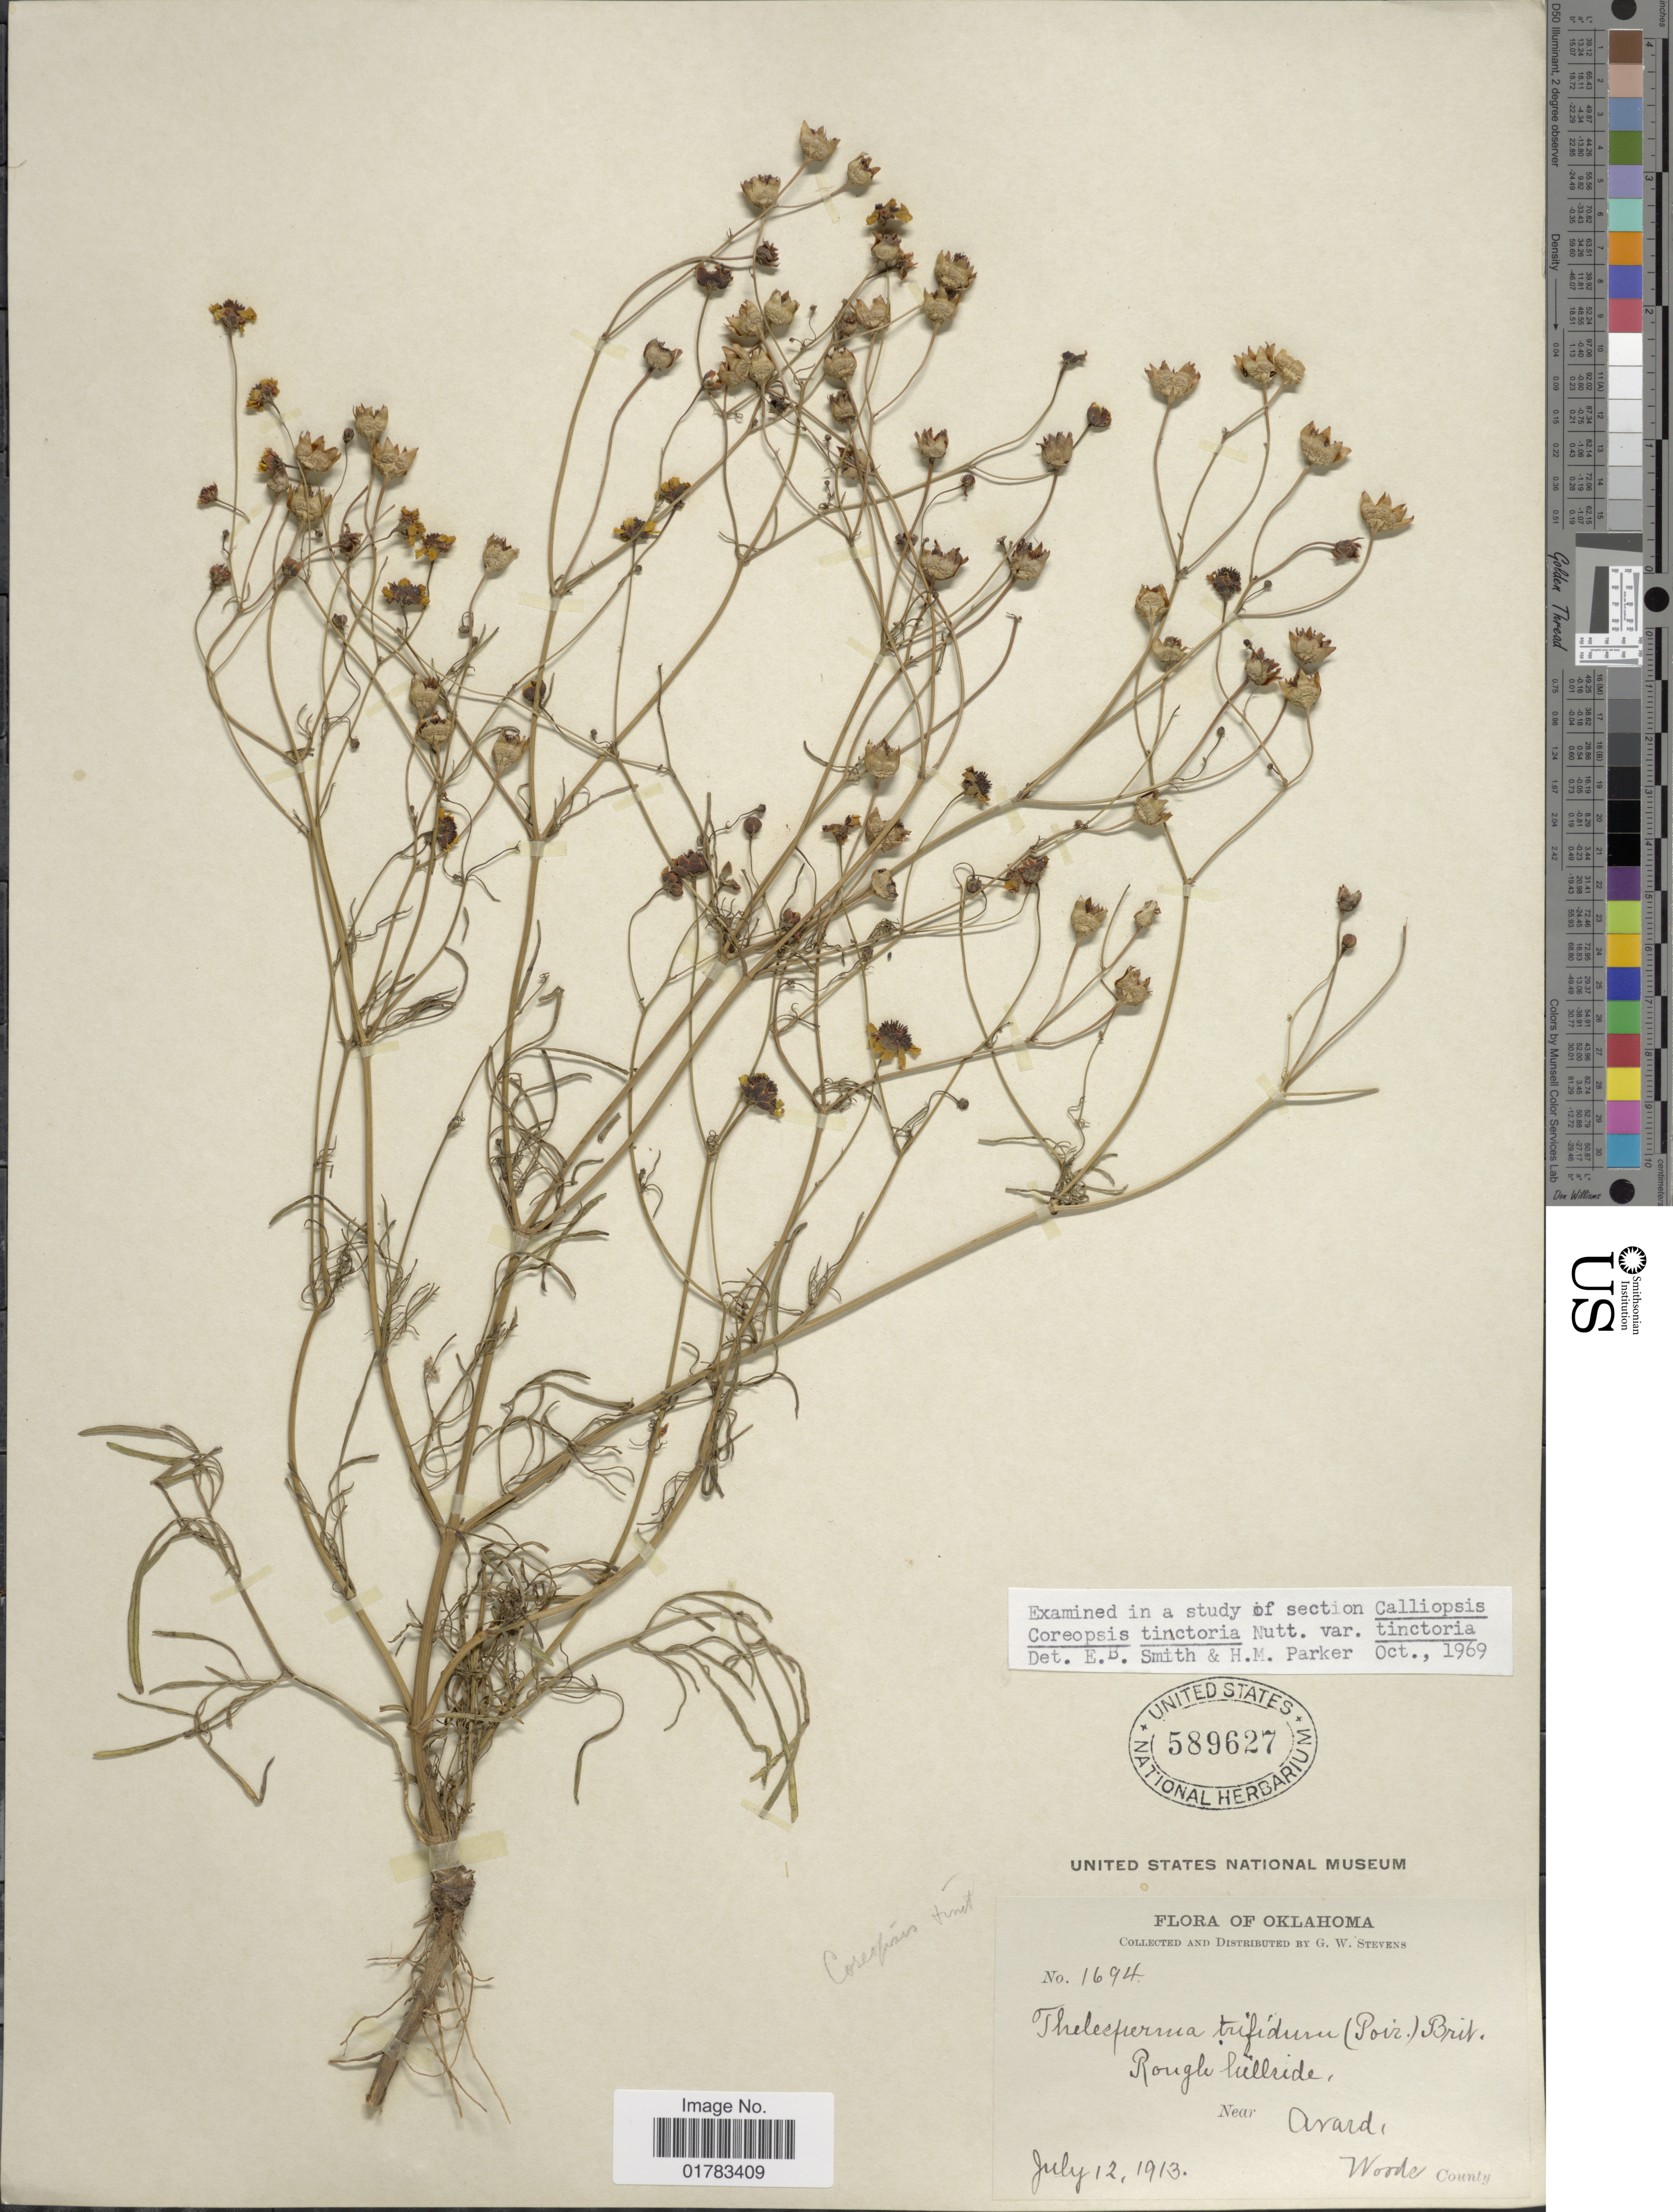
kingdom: Plantae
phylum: Tracheophyta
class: Magnoliopsida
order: Asterales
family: Asteraceae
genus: Coreopsis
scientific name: Coreopsis tinctoria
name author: Nutt.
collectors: G. W. Stevens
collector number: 1694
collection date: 1913-07-12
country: United States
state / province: Oklahoma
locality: Rougle hillside, near Arard, Woods County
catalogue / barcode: US 589627